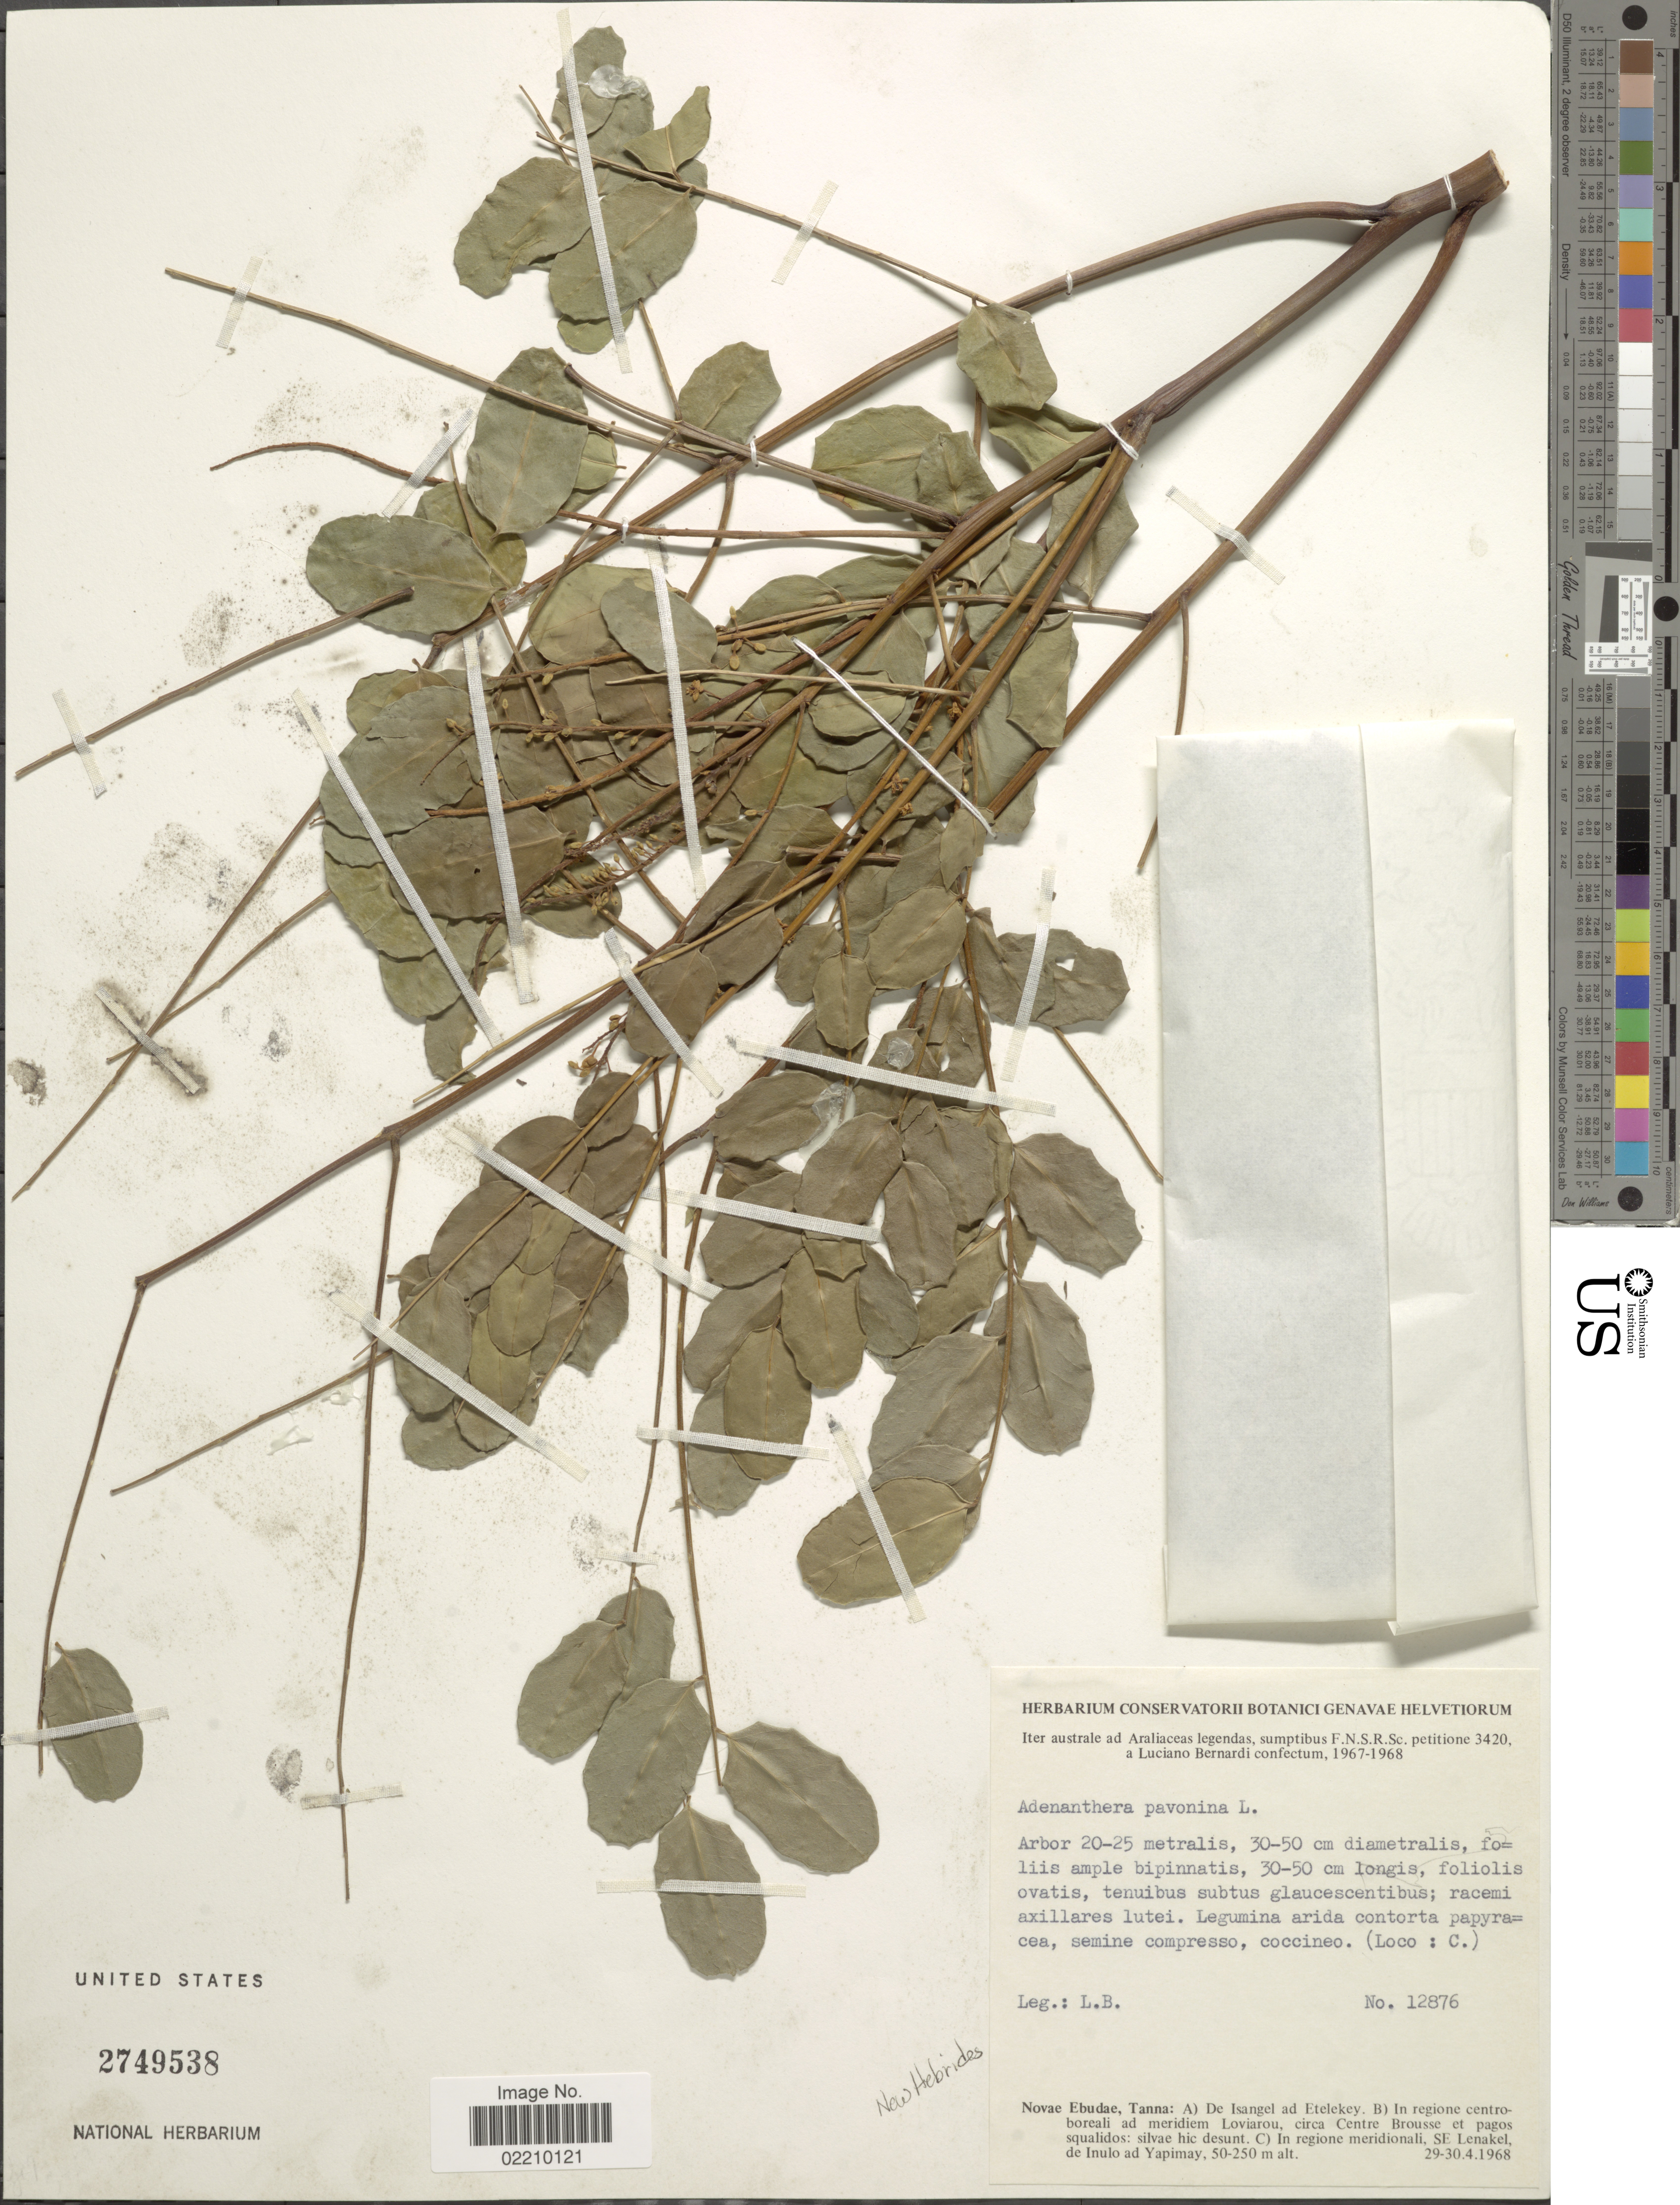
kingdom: Plantae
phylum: Tracheophyta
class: Magnoliopsida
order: Fabales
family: Fabaceae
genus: Adenanthera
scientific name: Adenanthera pavonina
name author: L.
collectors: L. Bernardi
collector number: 12876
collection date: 1967/1968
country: Germany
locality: Iter australe. Novae Ebudae, Tanna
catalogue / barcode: US 2749538